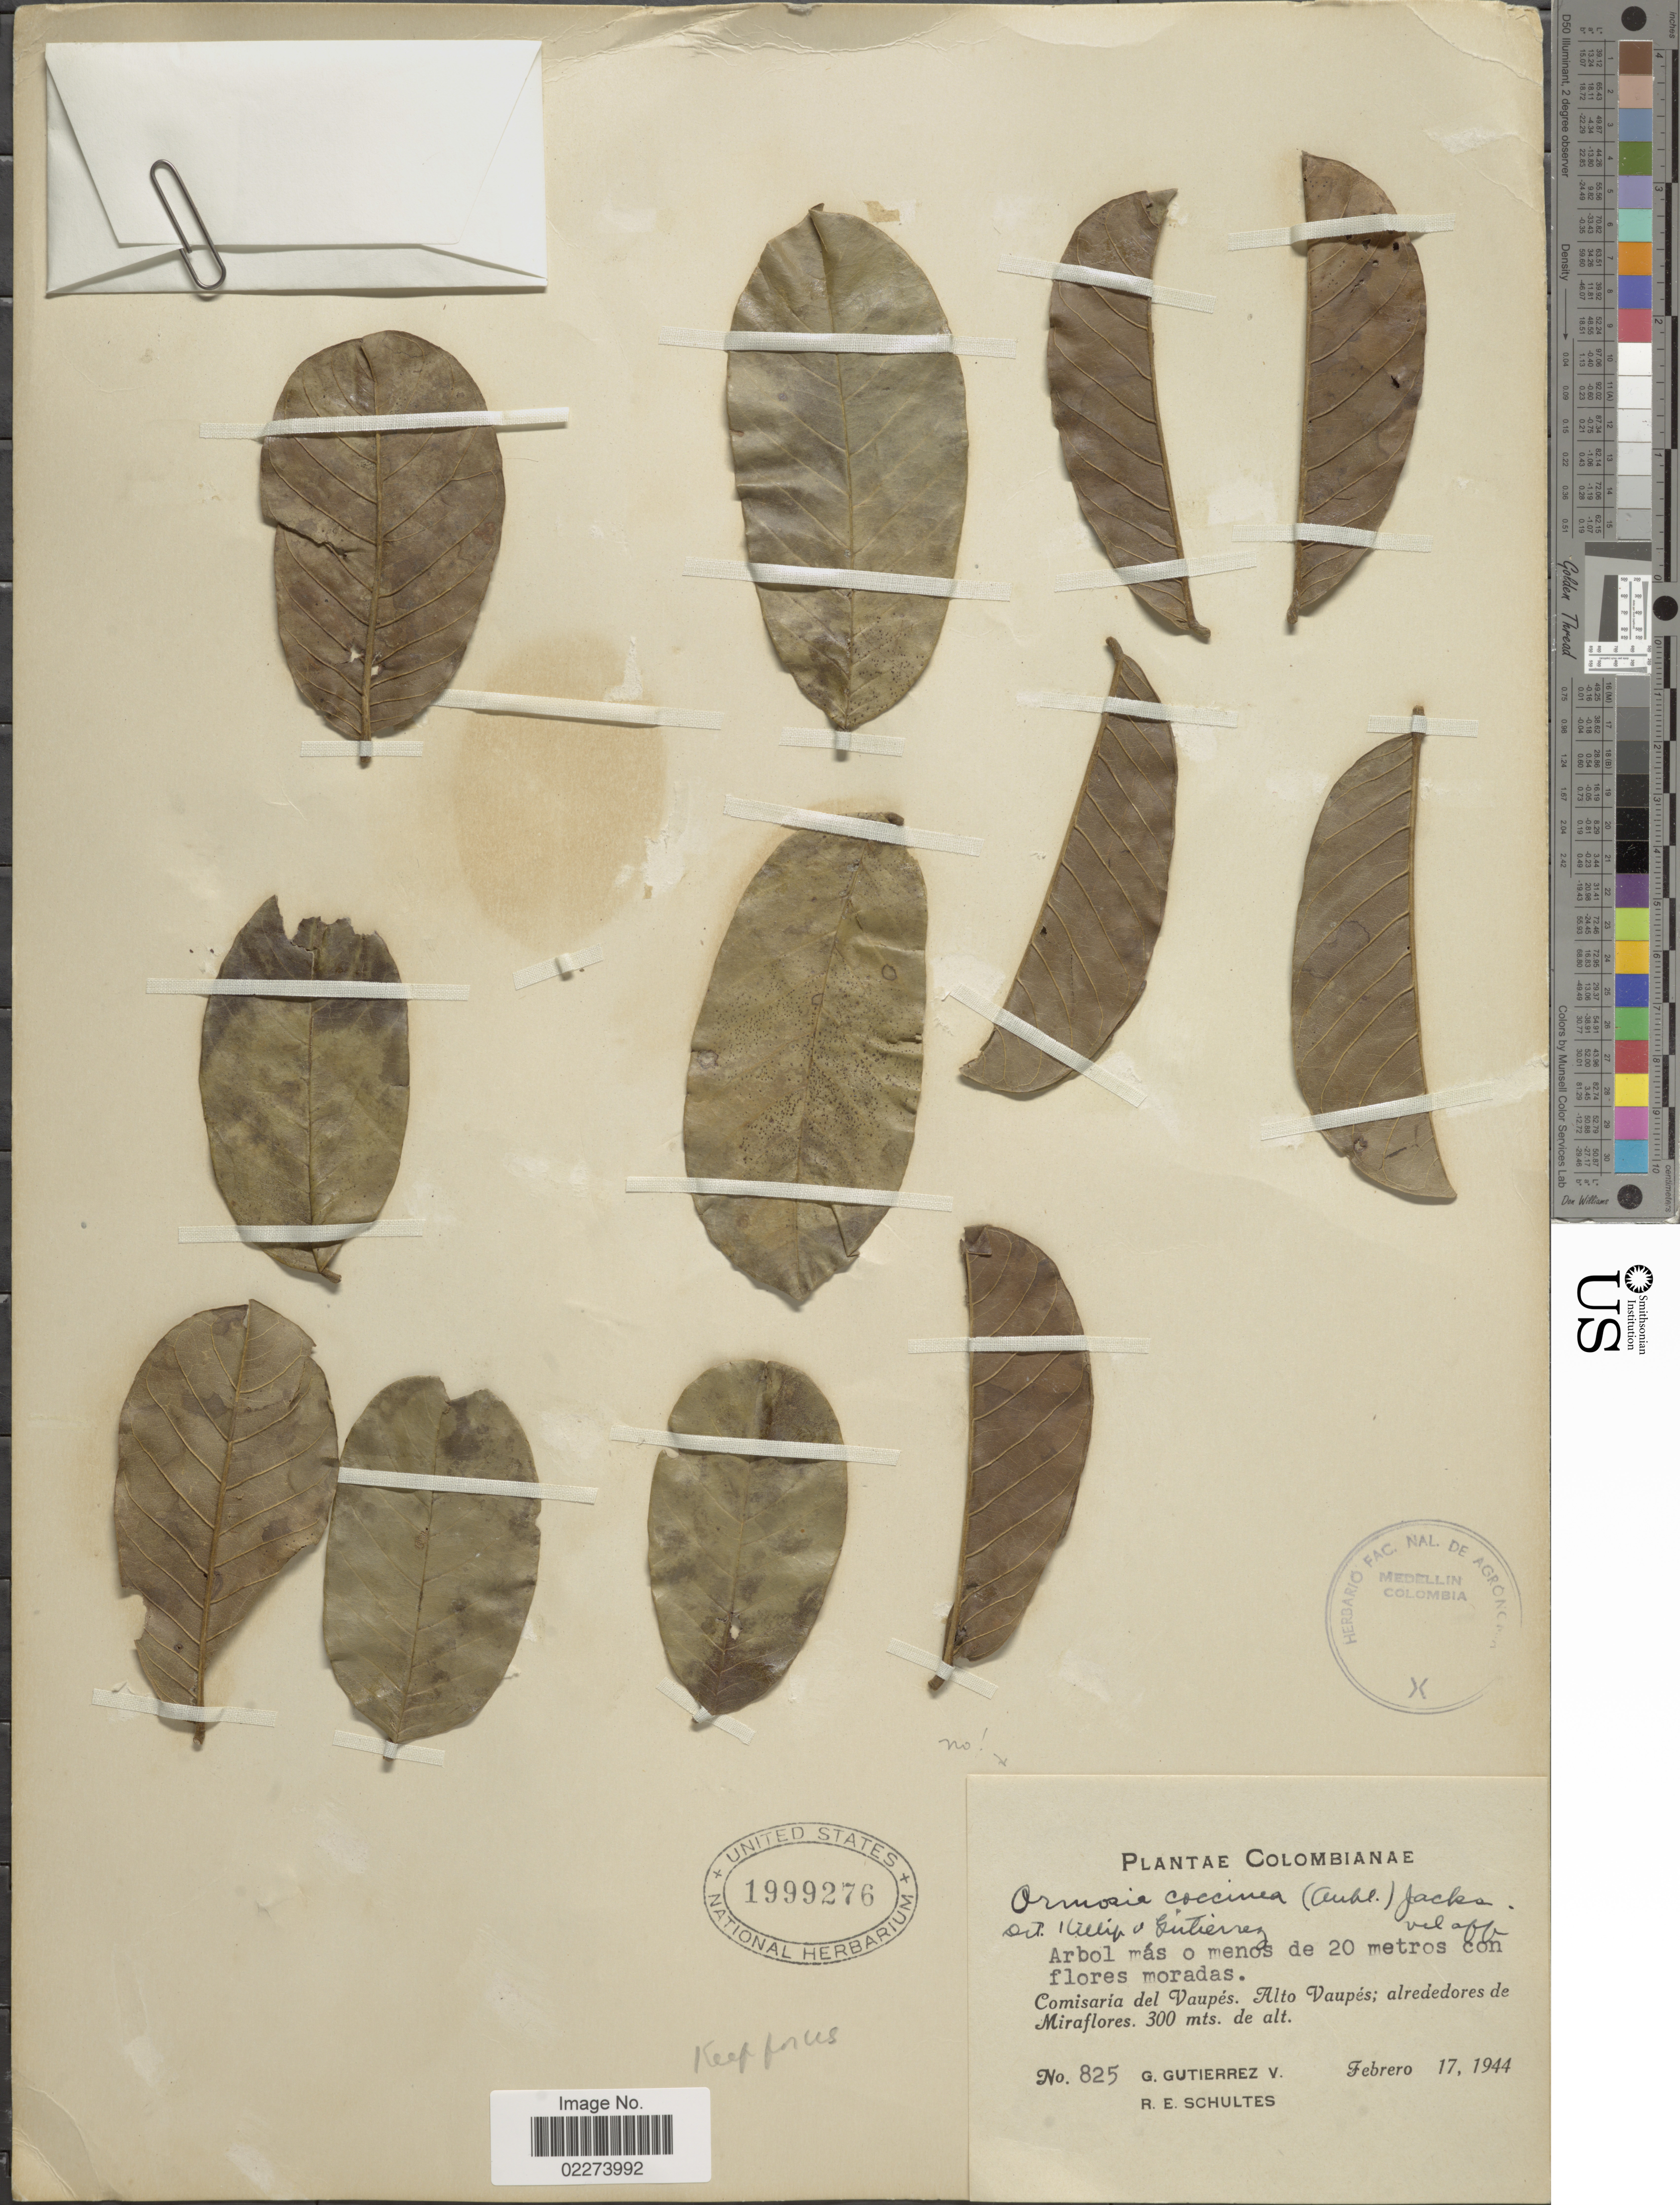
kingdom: Plantae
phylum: Tracheophyta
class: Magnoliopsida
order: Fabales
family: Fabaceae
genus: Ormosia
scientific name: Ormosia coccinea var. subsimplex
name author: (Spruce ex Benth.) Rudd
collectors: G. Gutiérrez V. & R. E. Schultes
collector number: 825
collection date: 1944-02-17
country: Colombia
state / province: Vaupés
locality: Alto Vaupes, alrededores de Miraflores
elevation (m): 300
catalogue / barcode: US 1999276